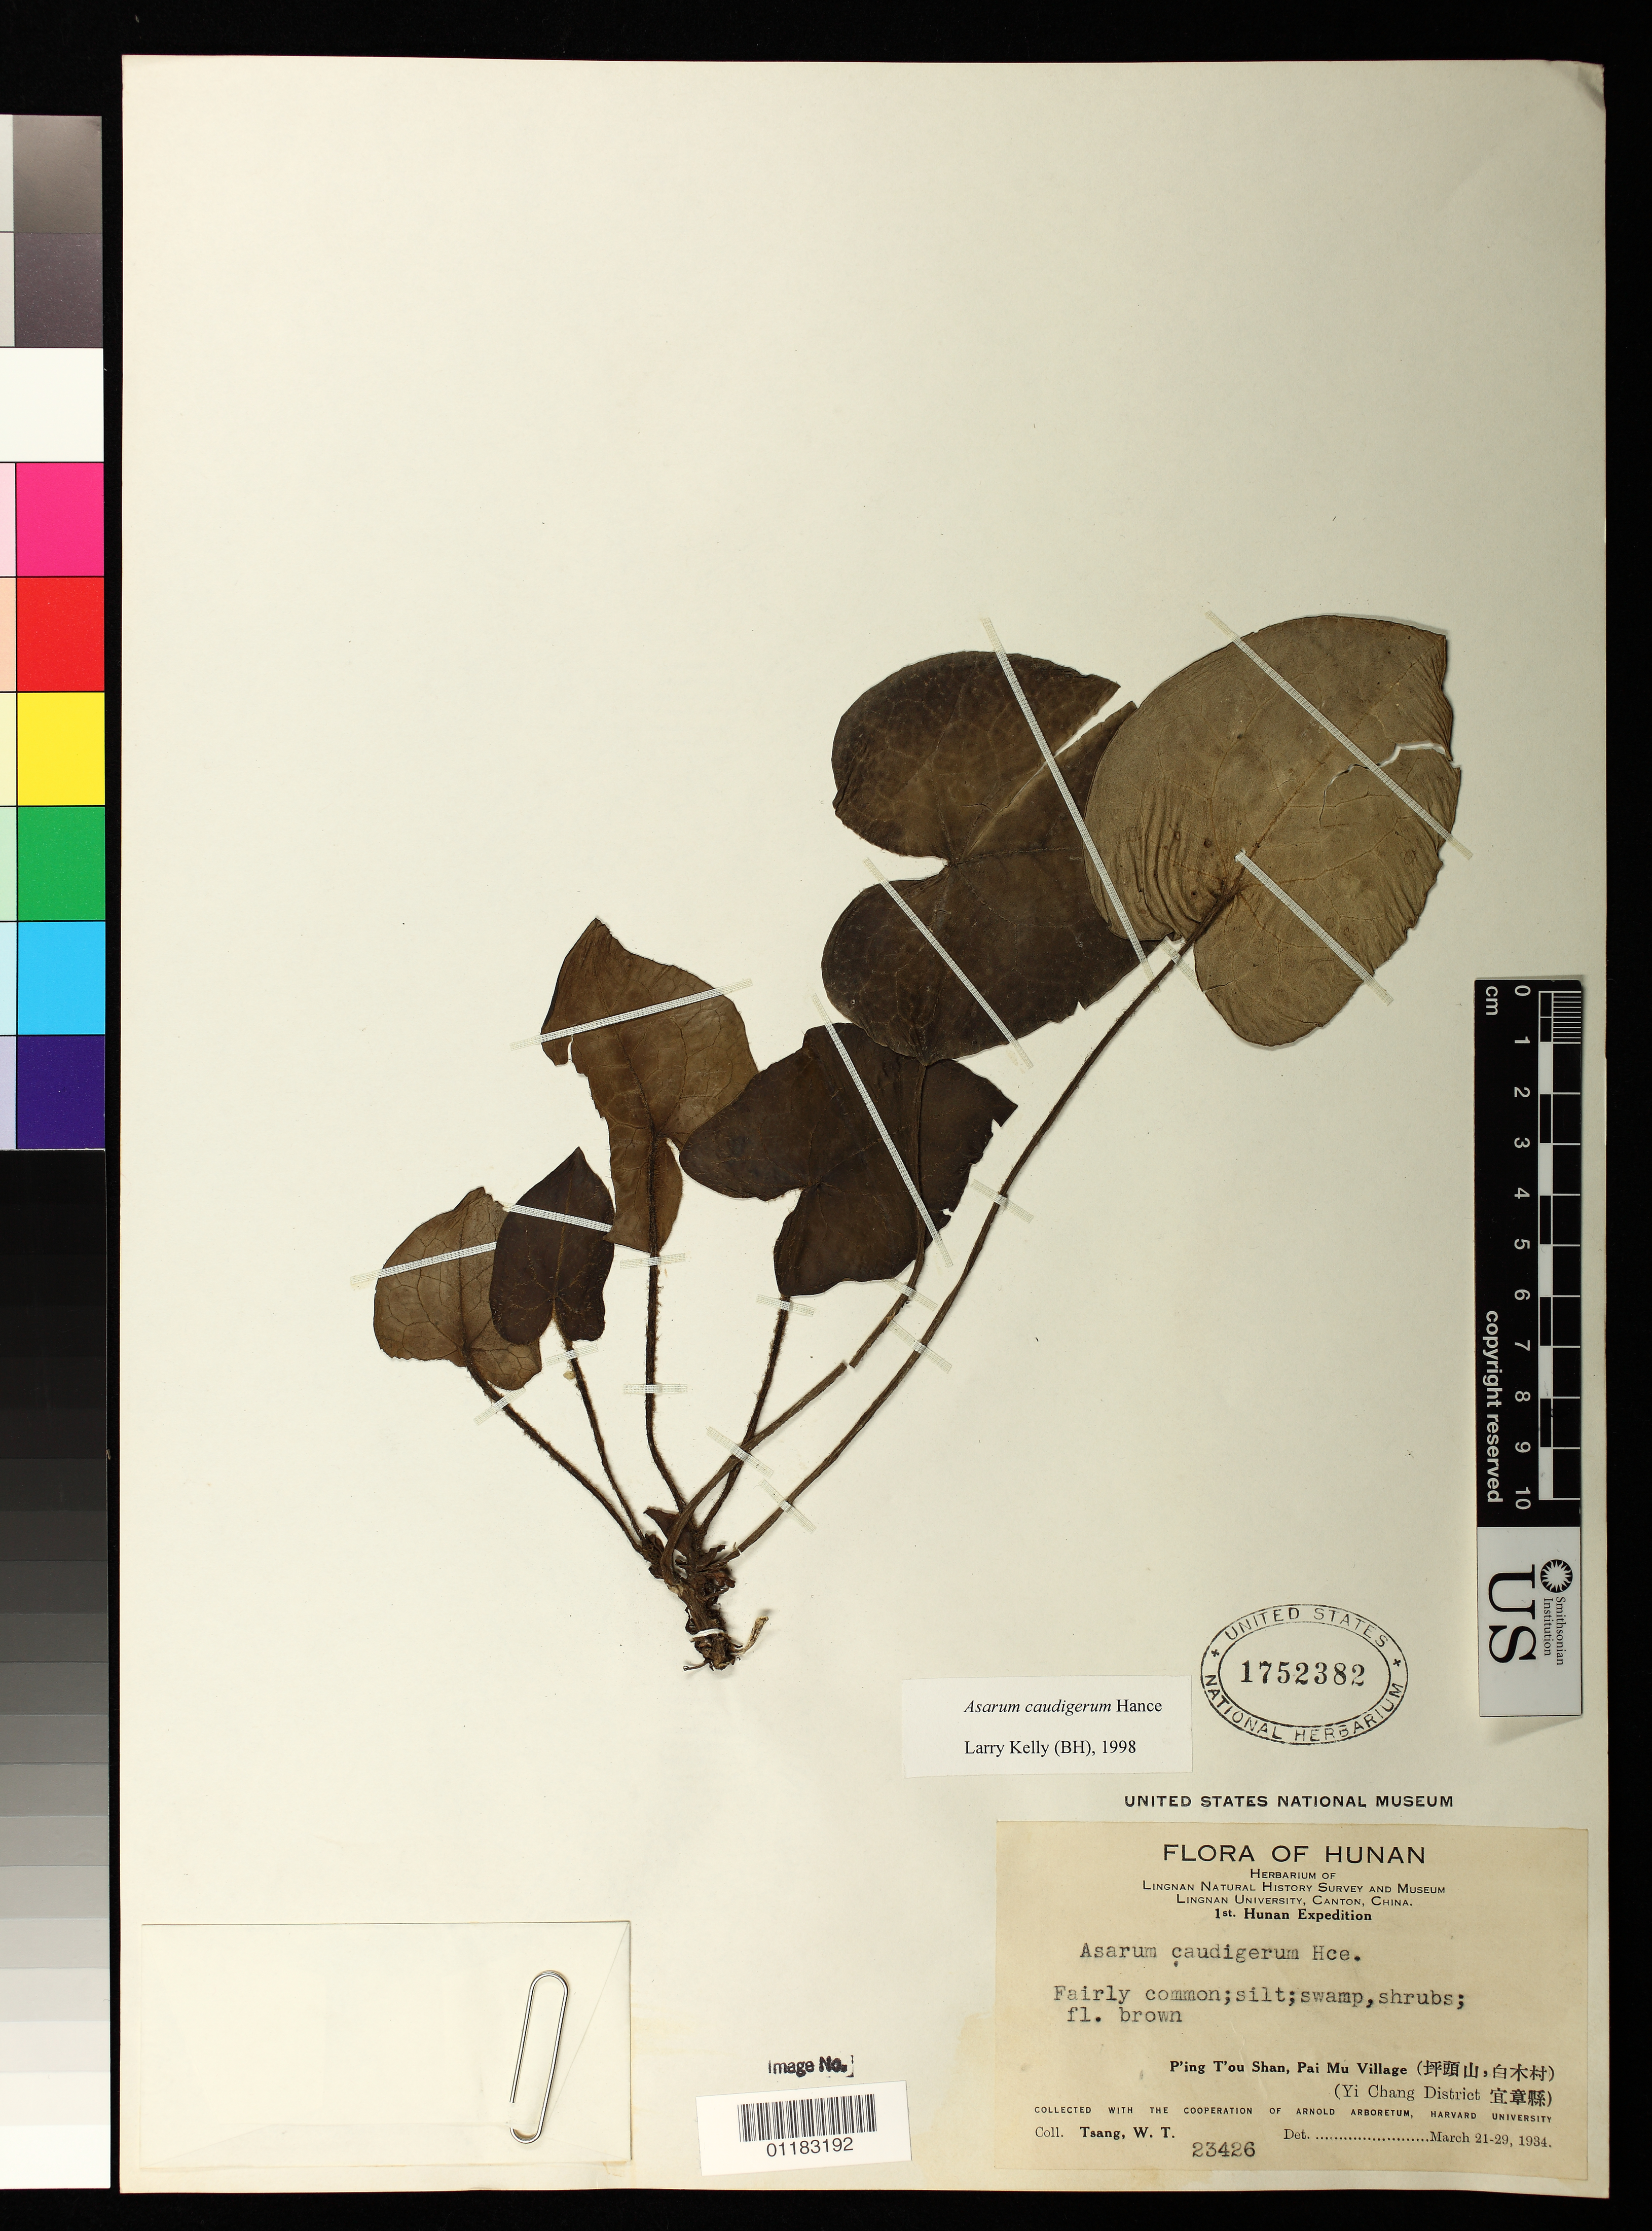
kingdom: Plantae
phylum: Tracheophyta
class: Magnoliopsida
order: Piperales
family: Aristolochiaceae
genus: Asarum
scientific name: Asarum caudigerum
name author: Hance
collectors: W. T. Tsang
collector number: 23426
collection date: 1934-03-21/1934-03-29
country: China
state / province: Shanxi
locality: P'ing T'ou Shan, Pai Mu Village Yi Chang District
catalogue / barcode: US 1752382